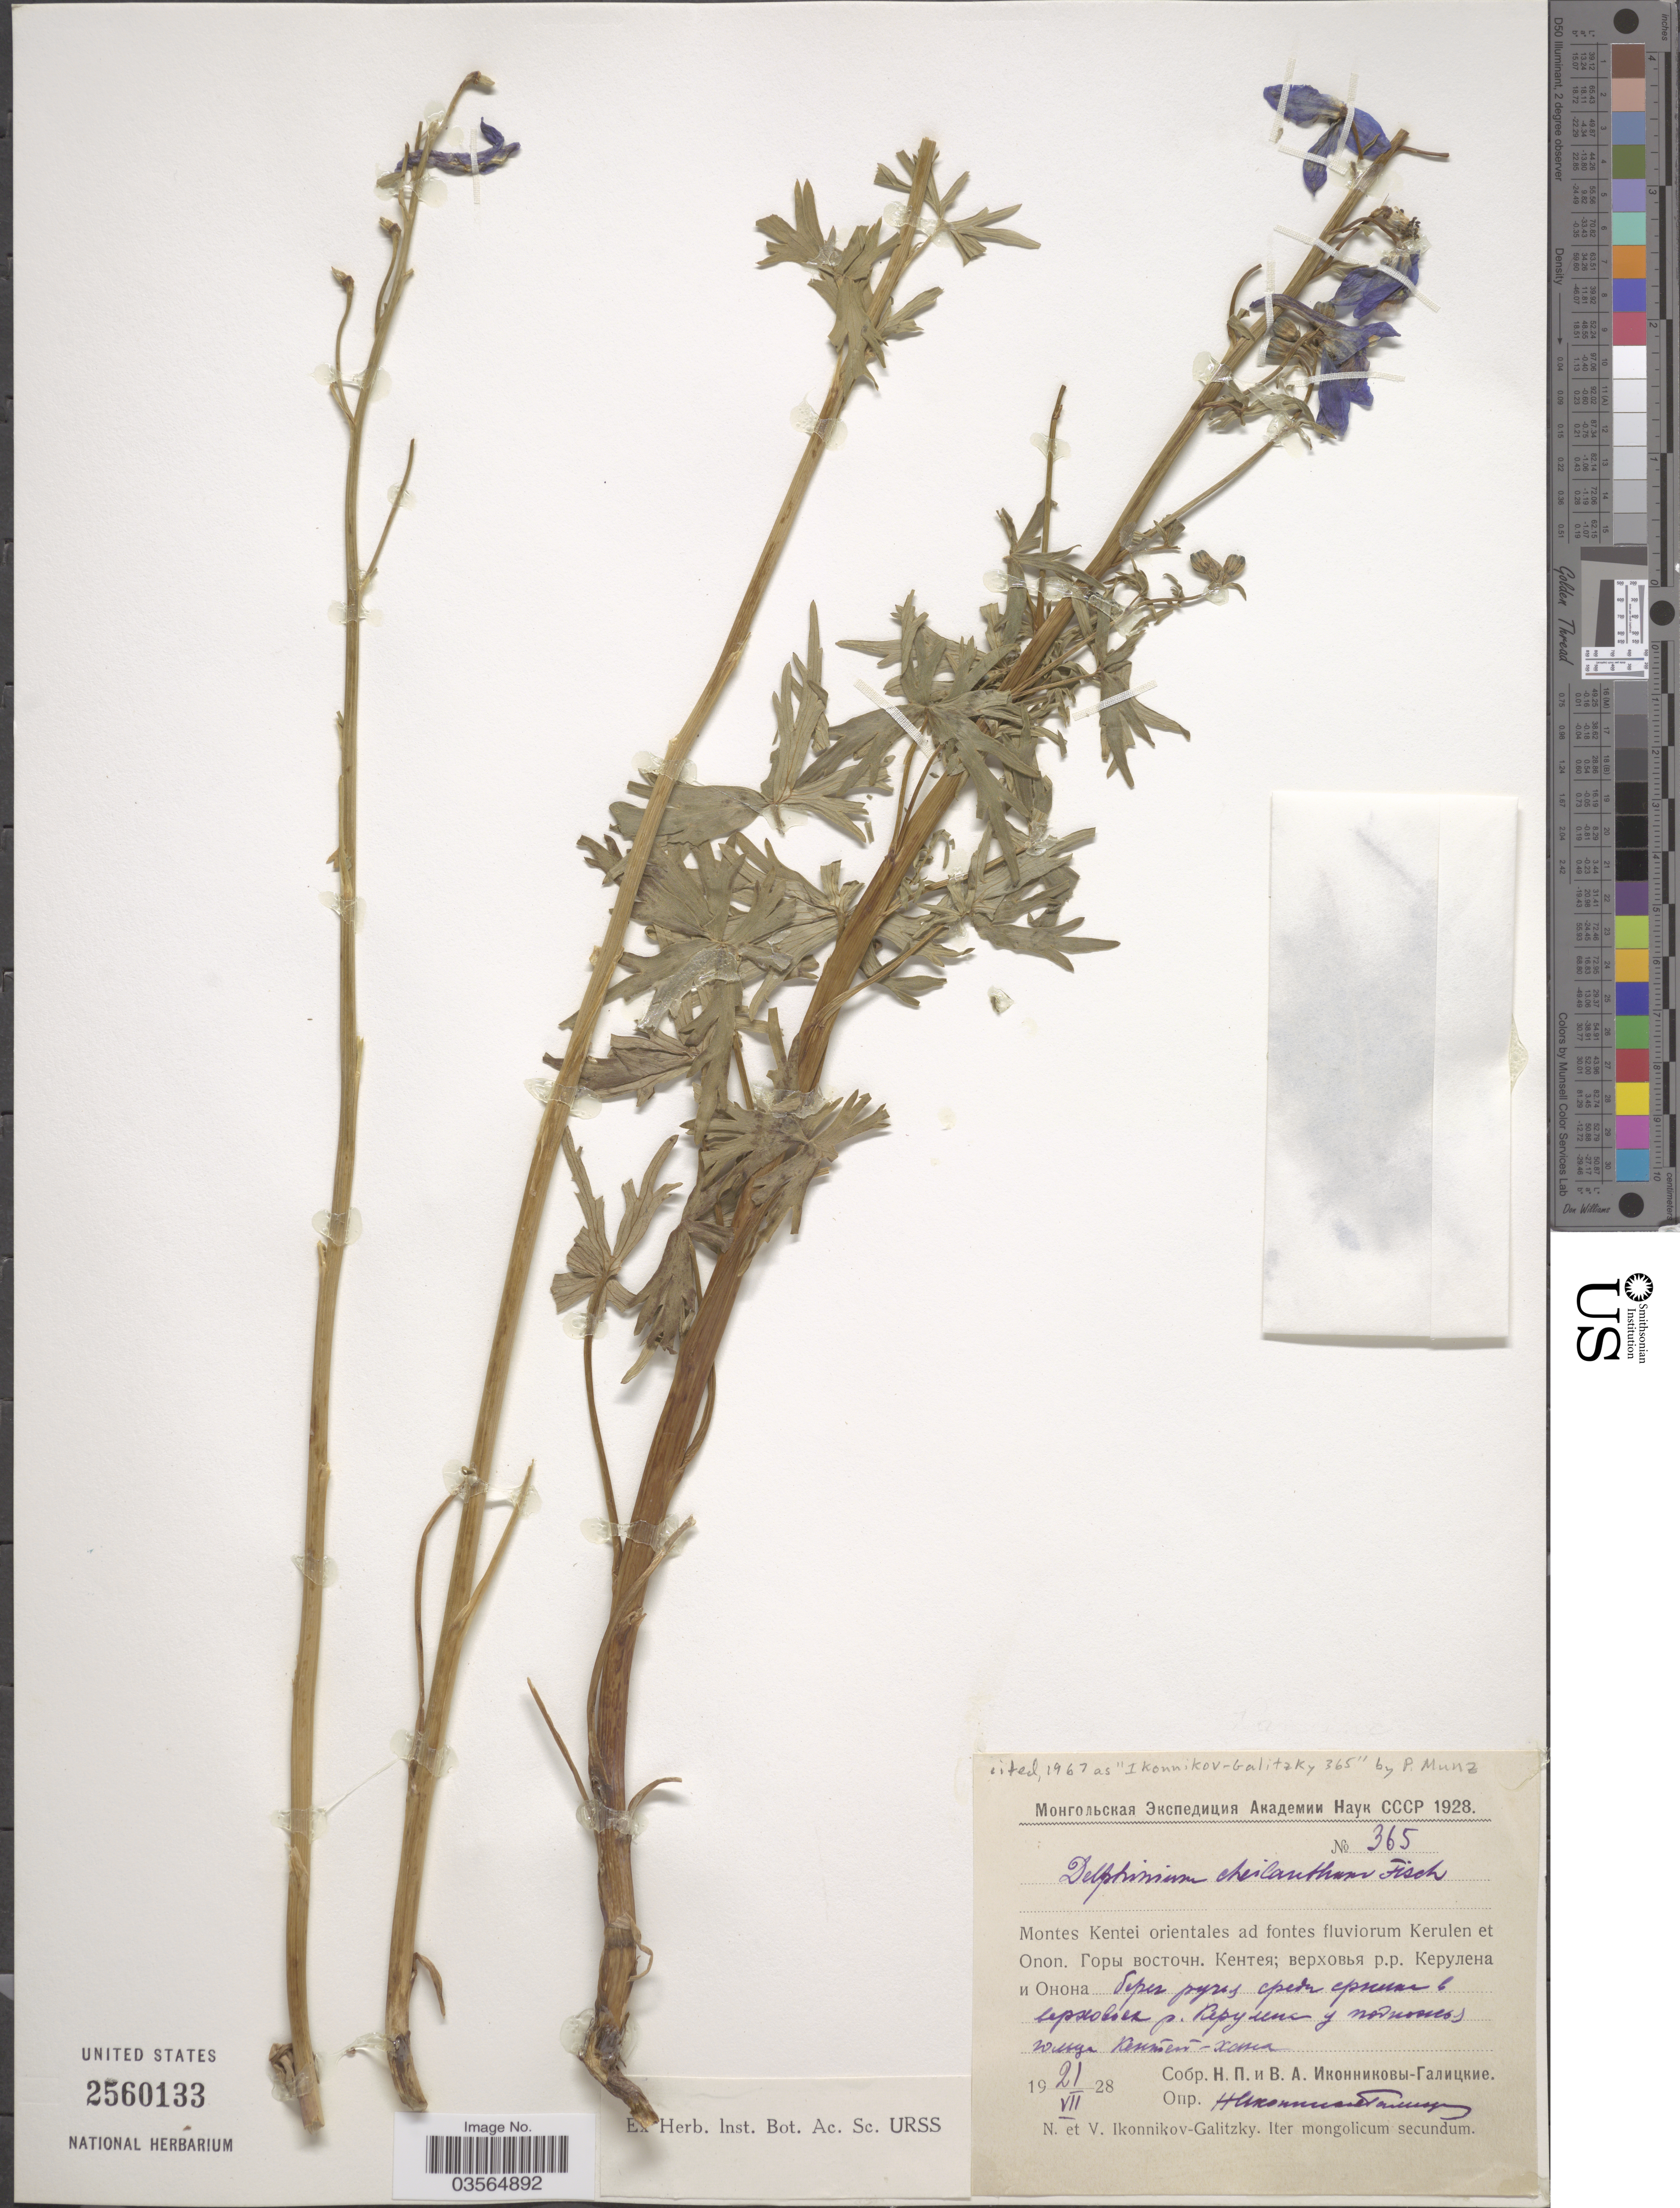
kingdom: Plantae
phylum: Tracheophyta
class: Magnoliopsida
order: Ranunculales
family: Ranunculaceae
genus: Delphinium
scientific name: Delphinium cheilanthum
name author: Fisch. ex DC.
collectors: N. P. Ikonnikov-Galitzky & V. Ikonnikov-Galitzky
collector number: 365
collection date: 1928-07-21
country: Mongolia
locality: Montes Kentei orientales ad fontes fluviorum Kerulen et Onon. X.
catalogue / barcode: US 2560133